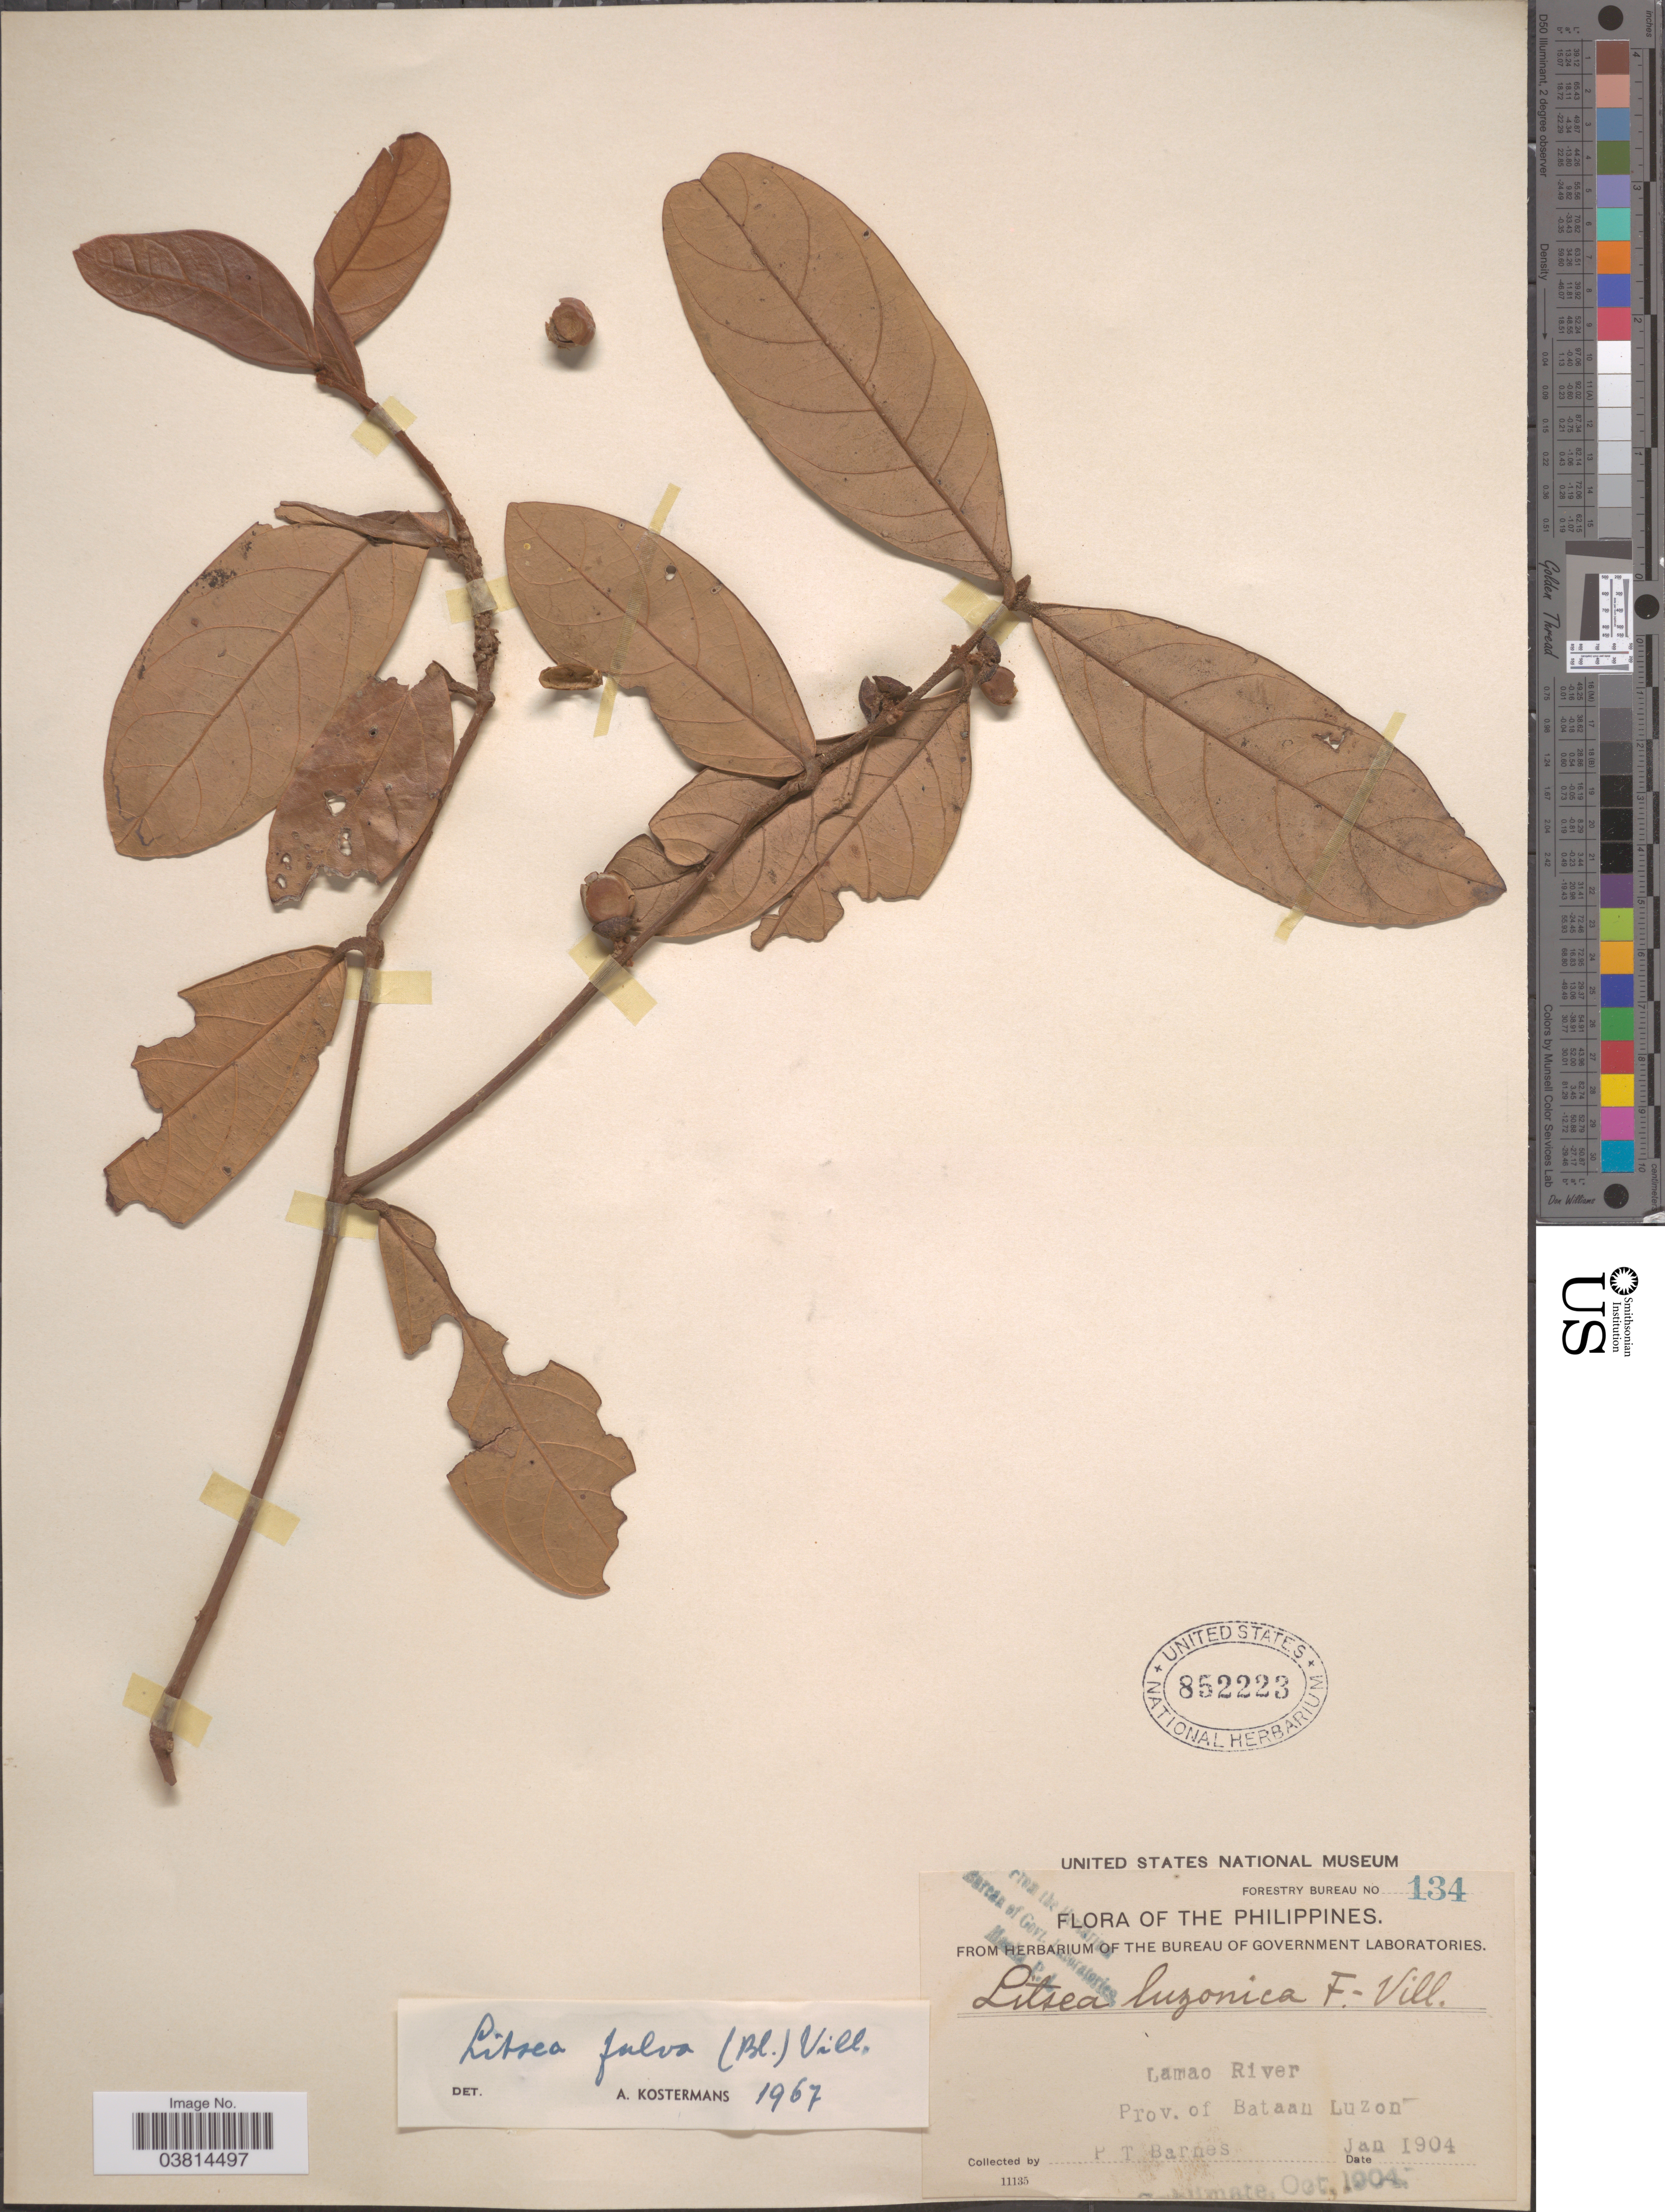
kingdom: Plantae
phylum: Tracheophyta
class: Magnoliopsida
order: Laurales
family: Lauraceae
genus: Litsea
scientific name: Litsea fulva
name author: (Blume) Fern.-Vill.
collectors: P. Barnes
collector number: Forestry Bureau 134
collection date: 1904-01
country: Philippines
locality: Lamao River. Prov. of Bataan Luzon.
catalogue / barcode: US 852223